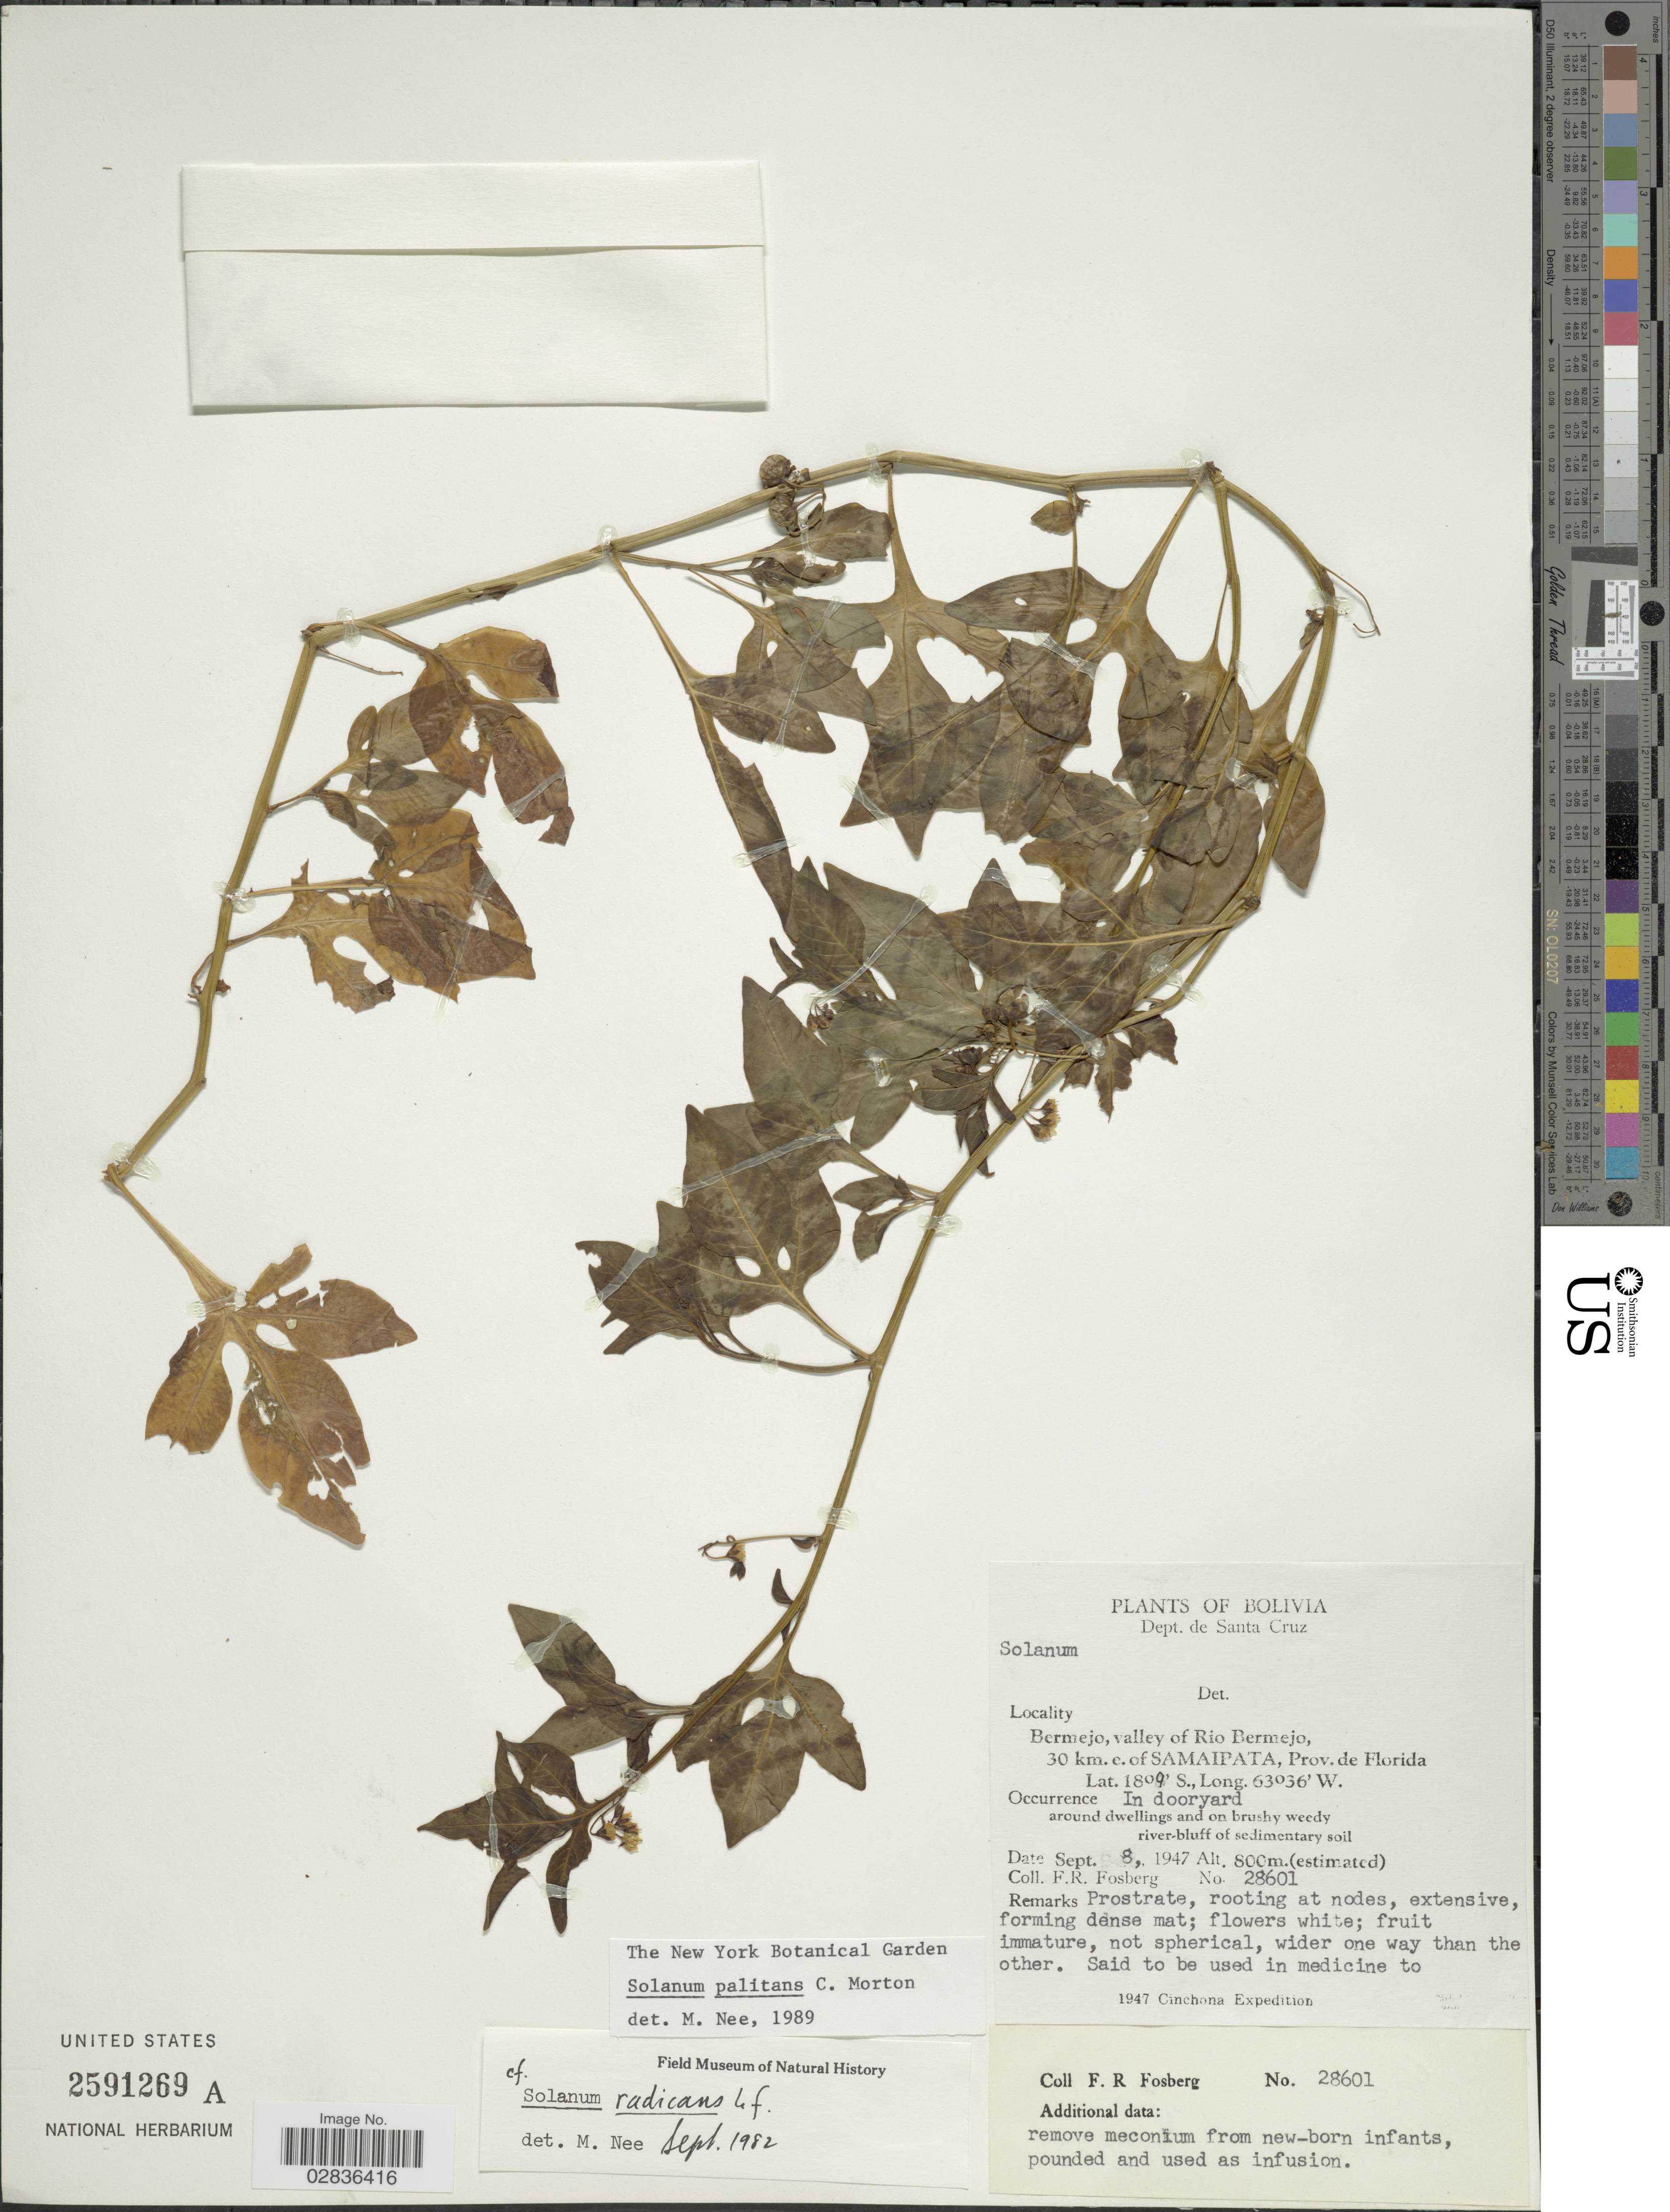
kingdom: Plantae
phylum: Tracheophyta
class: Magnoliopsida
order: Solanales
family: Solanaceae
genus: Solanum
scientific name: Solanum palitans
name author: C.V. Morton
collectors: F. R. Fosberg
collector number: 28601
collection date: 1947-09-08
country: Bolivia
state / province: Santa Cruz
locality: Dept. de Santa Cruz. Bermejo, valley of Rio Bermejo, 30 km. e. of Samaipata, Prov. de Florida.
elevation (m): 800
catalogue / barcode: US 2591269A